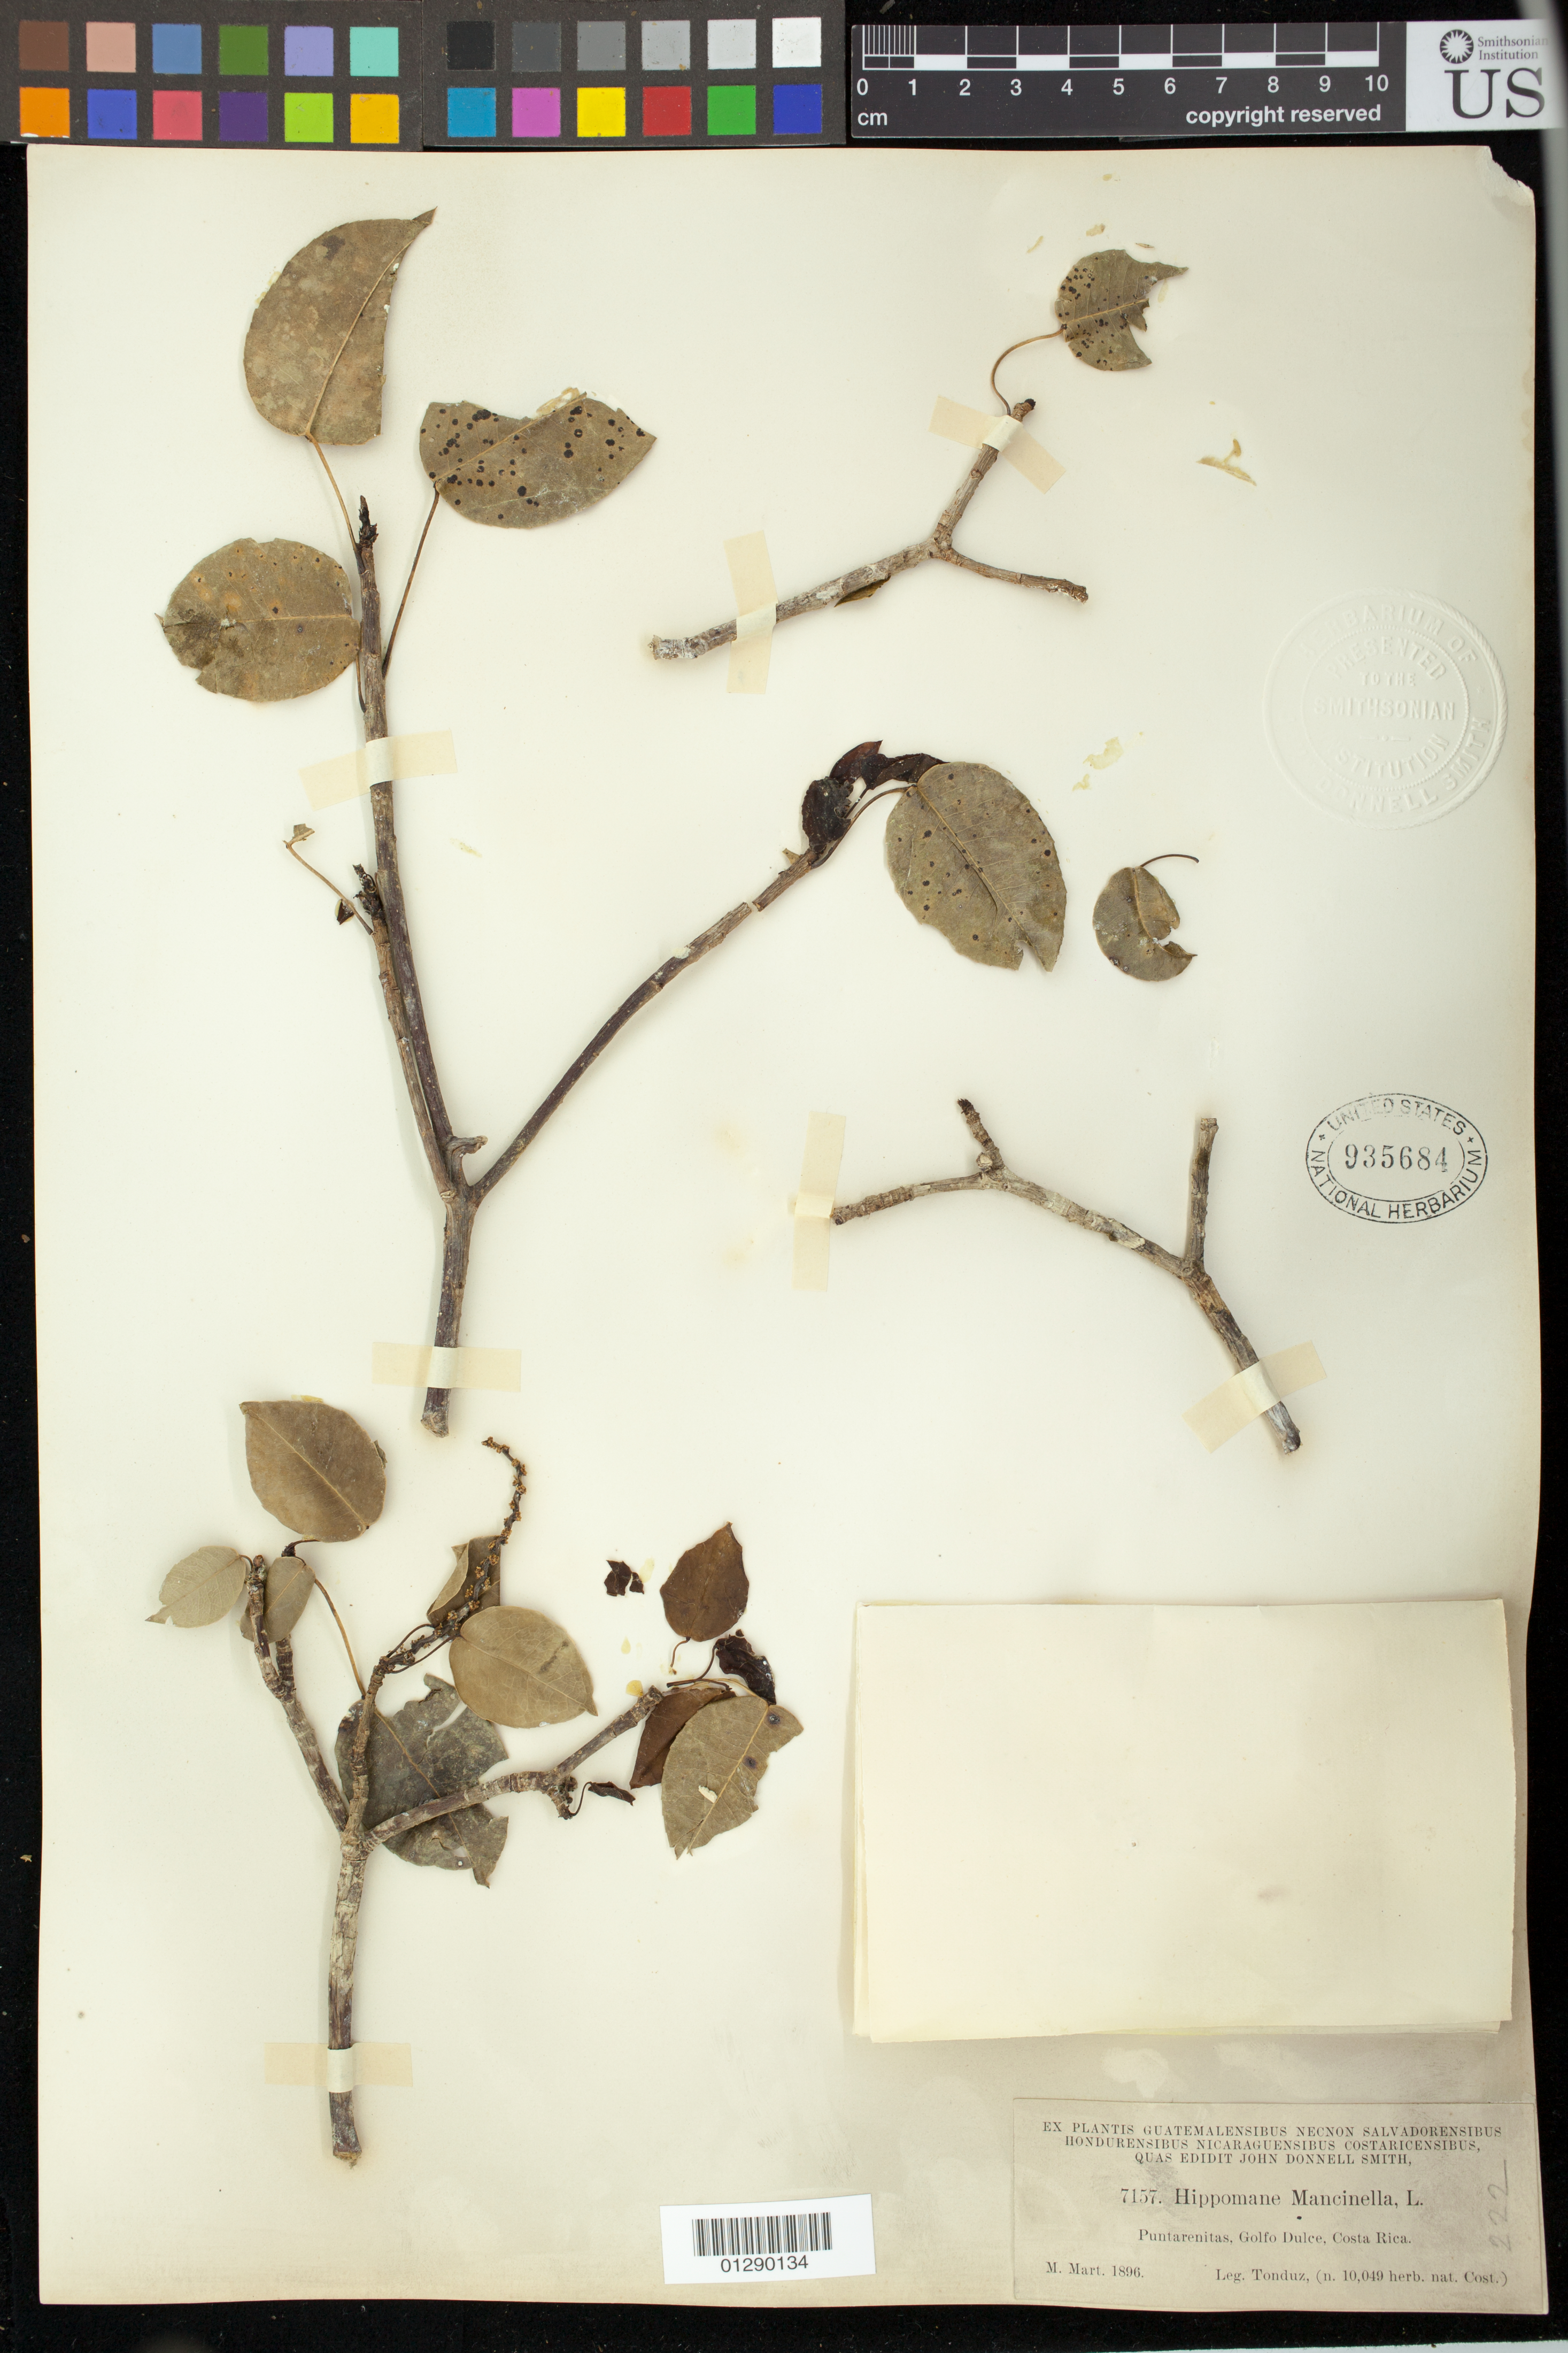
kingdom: Plantae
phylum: Tracheophyta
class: Magnoliopsida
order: Malpighiales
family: Euphorbiaceae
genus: Hippomane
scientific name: Hippomane mancinella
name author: L.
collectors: A. Tonduz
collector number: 7157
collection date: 1896-03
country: Costa Rica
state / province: Puntarenas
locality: Puntarenitas, Golfo Dulce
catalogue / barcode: US 935684